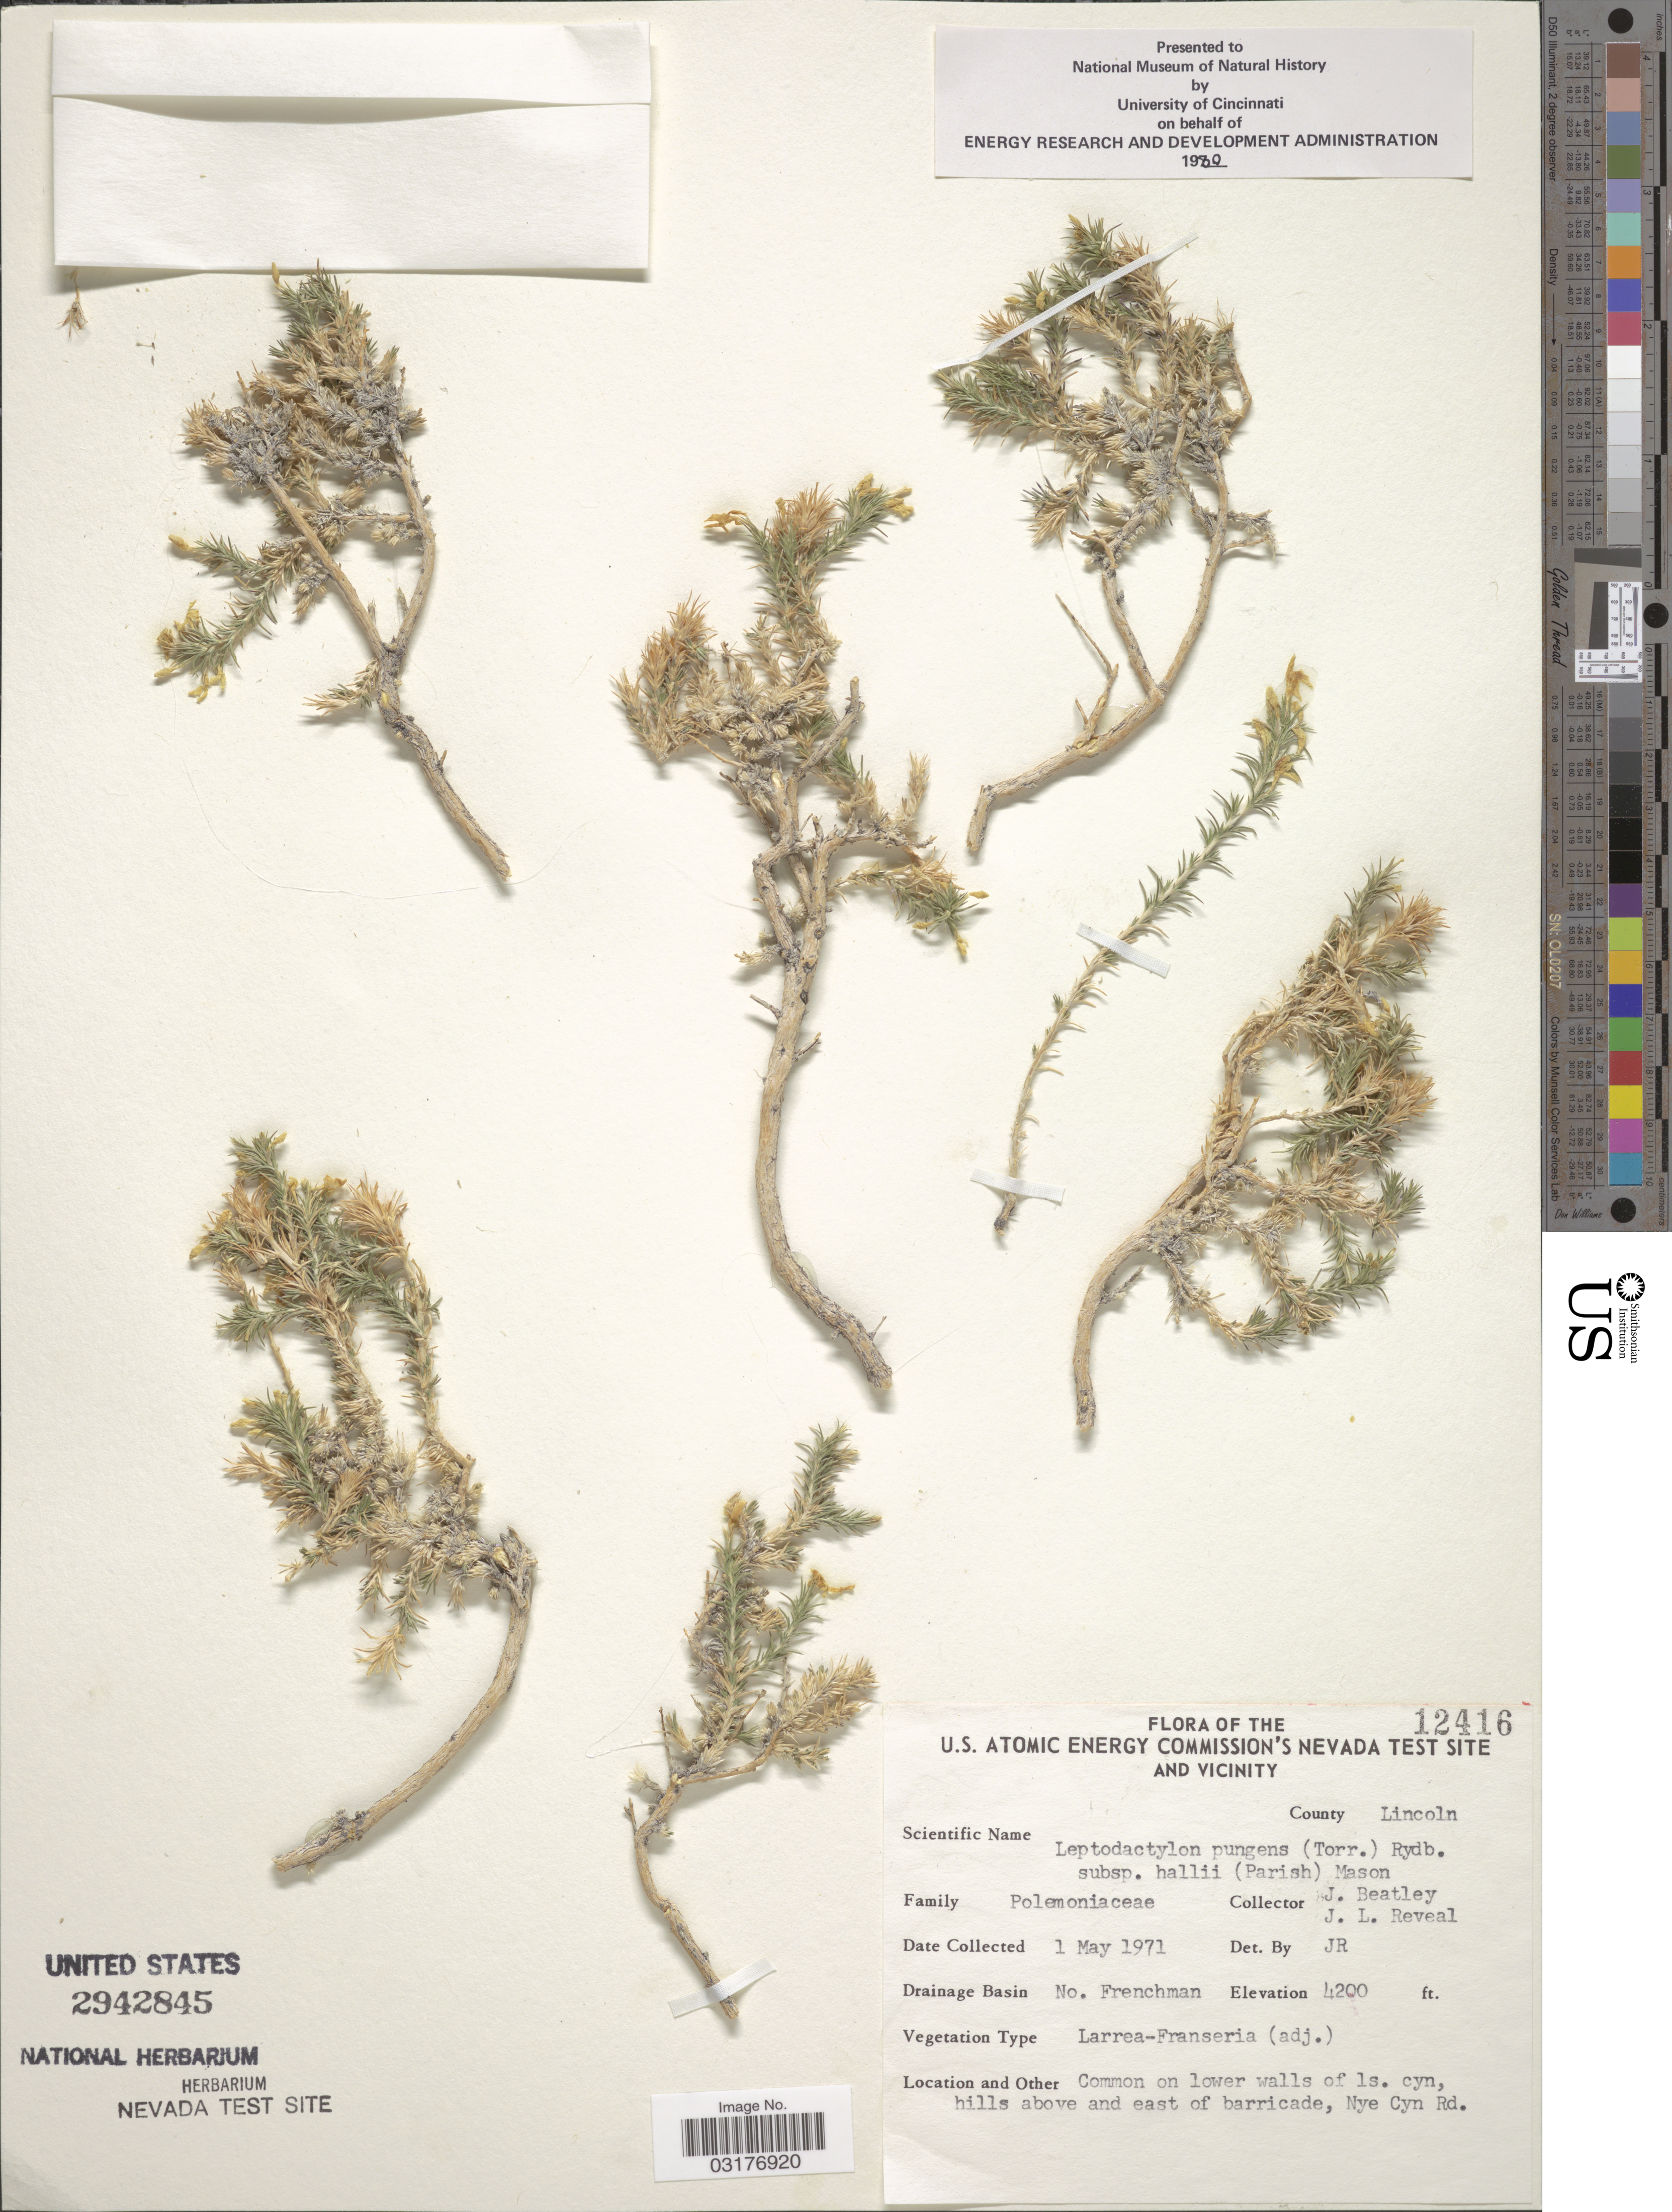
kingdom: Plantae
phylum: Tracheophyta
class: Magnoliopsida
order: Ericales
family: Polemoniaceae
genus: Linanthus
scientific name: Linanthus pungens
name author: (Torr.) J.M. Porter & L.A. Johnson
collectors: J. C. Beatley & J. L. Reveal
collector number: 12416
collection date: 1971-05-01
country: United States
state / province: Nevada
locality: The U.S. Atomic Energy Commission's Nevada Test Site and Vicinity. County Lincoln. Drainage Basin No. Frenchman. hills above and east of barricade, Nye Cyn Rd.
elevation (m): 1280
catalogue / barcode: US 2942845